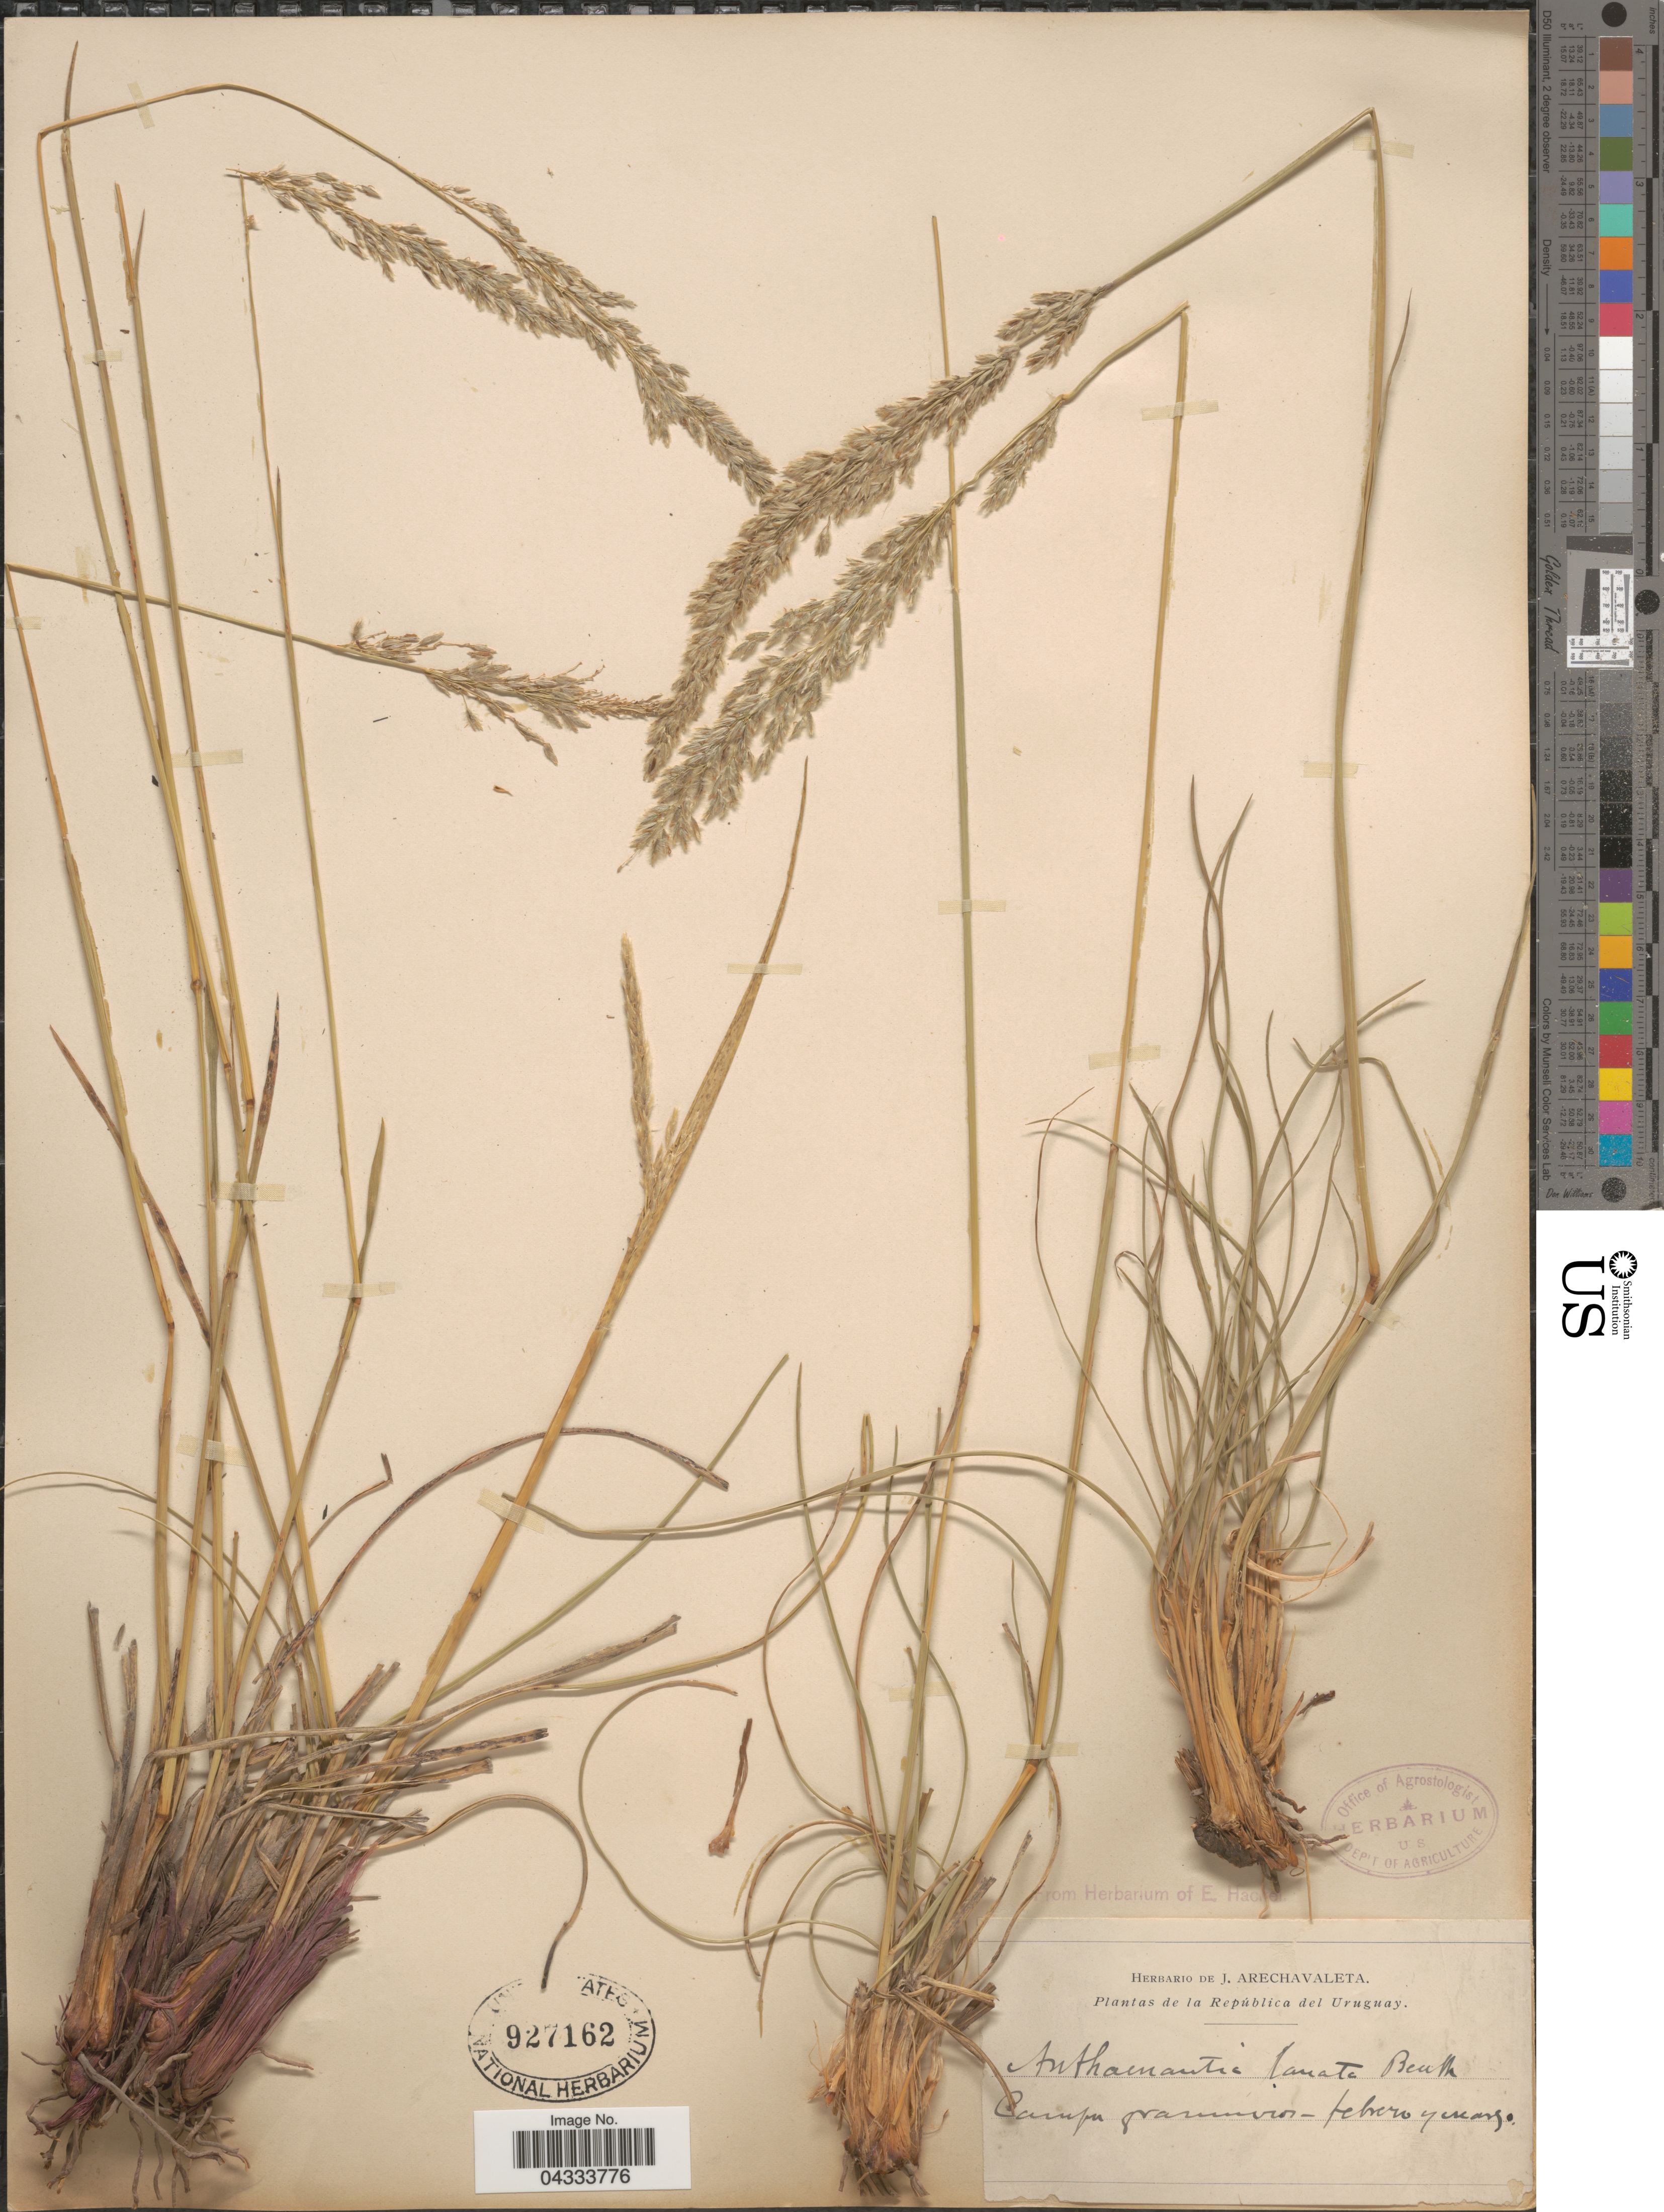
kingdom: Plantae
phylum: Tracheophyta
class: Liliopsida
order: Poales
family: Poaceae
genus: Anthaenantia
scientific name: Anthaenantia lanata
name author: (Kunth) Benth.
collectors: ex herb. de J. Arechavaleta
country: Uruguay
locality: La República del Uruguay. Campos graminosis.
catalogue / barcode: US 927162